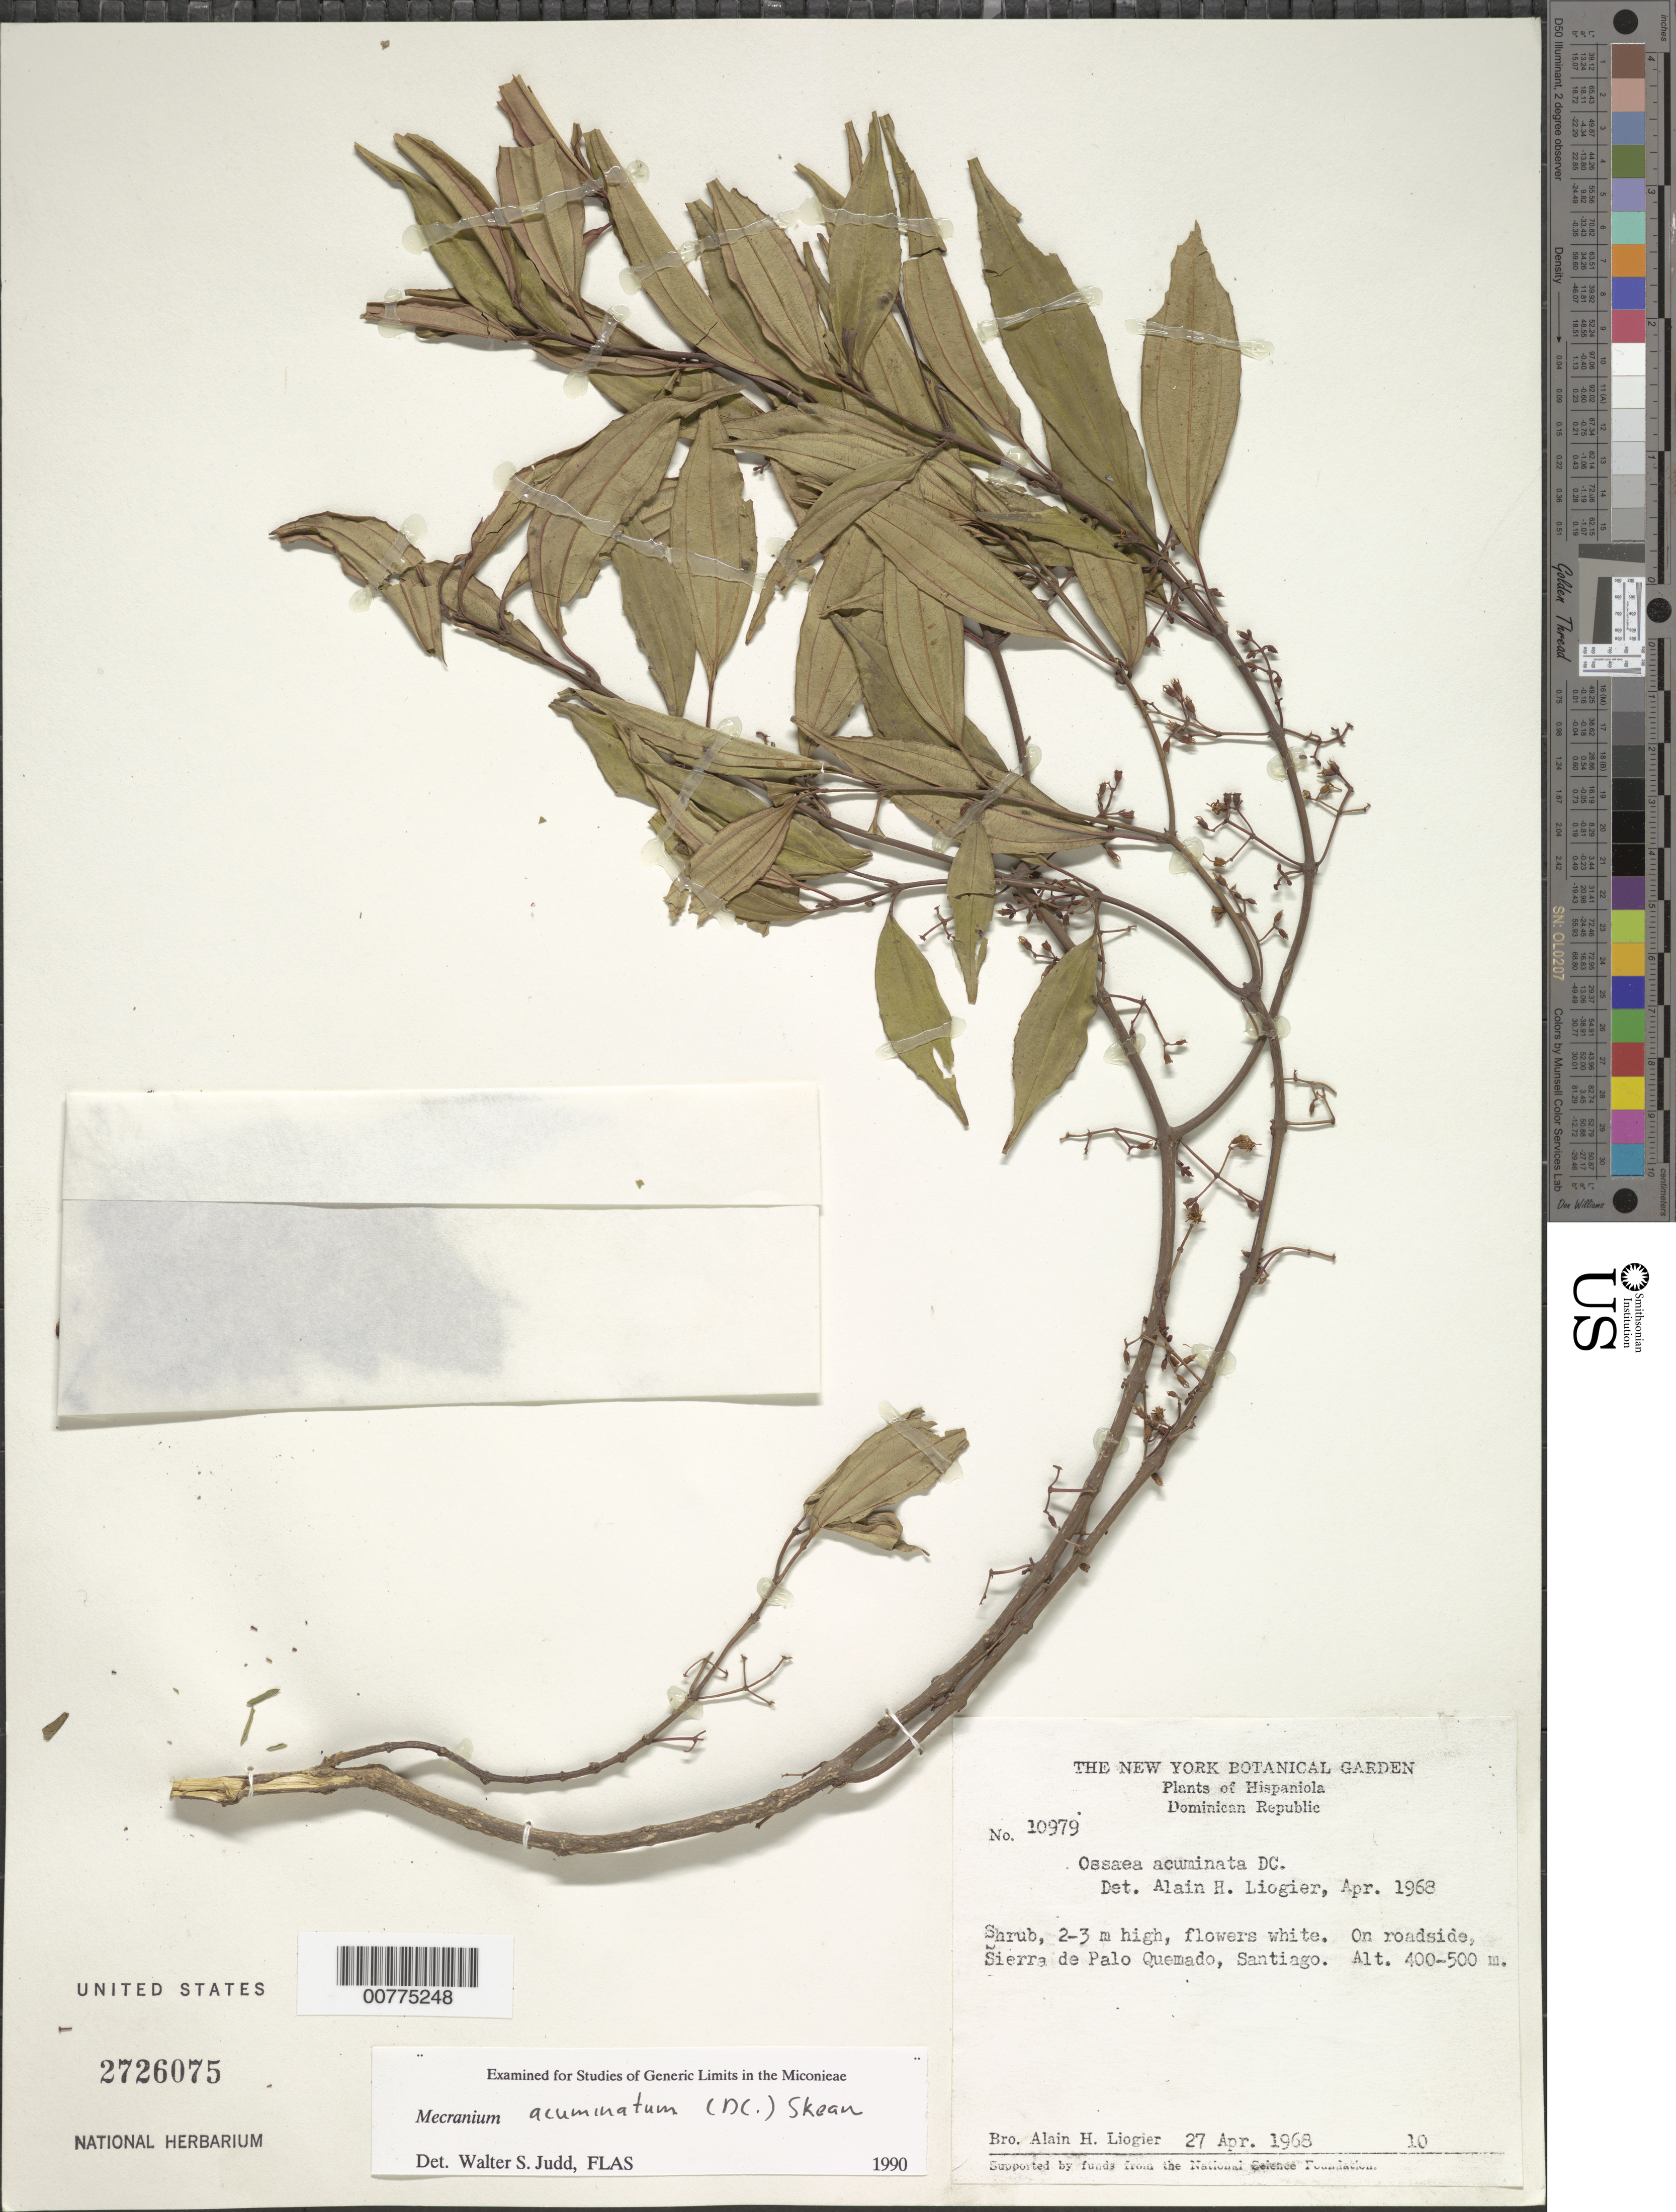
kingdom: Plantae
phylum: Tracheophyta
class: Magnoliopsida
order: Myrtales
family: Melastomataceae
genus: Mecranium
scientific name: Mecranium acuminatum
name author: (DC.) Skean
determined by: Judd, Walter S.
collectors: A. H. Liogier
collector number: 10979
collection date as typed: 27 Apr 1968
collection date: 1968-04-27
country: Dominican Republic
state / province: Santiago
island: Hispaniola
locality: Sierra de Palo Quemado.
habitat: On roadside.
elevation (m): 400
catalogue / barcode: US 2726075